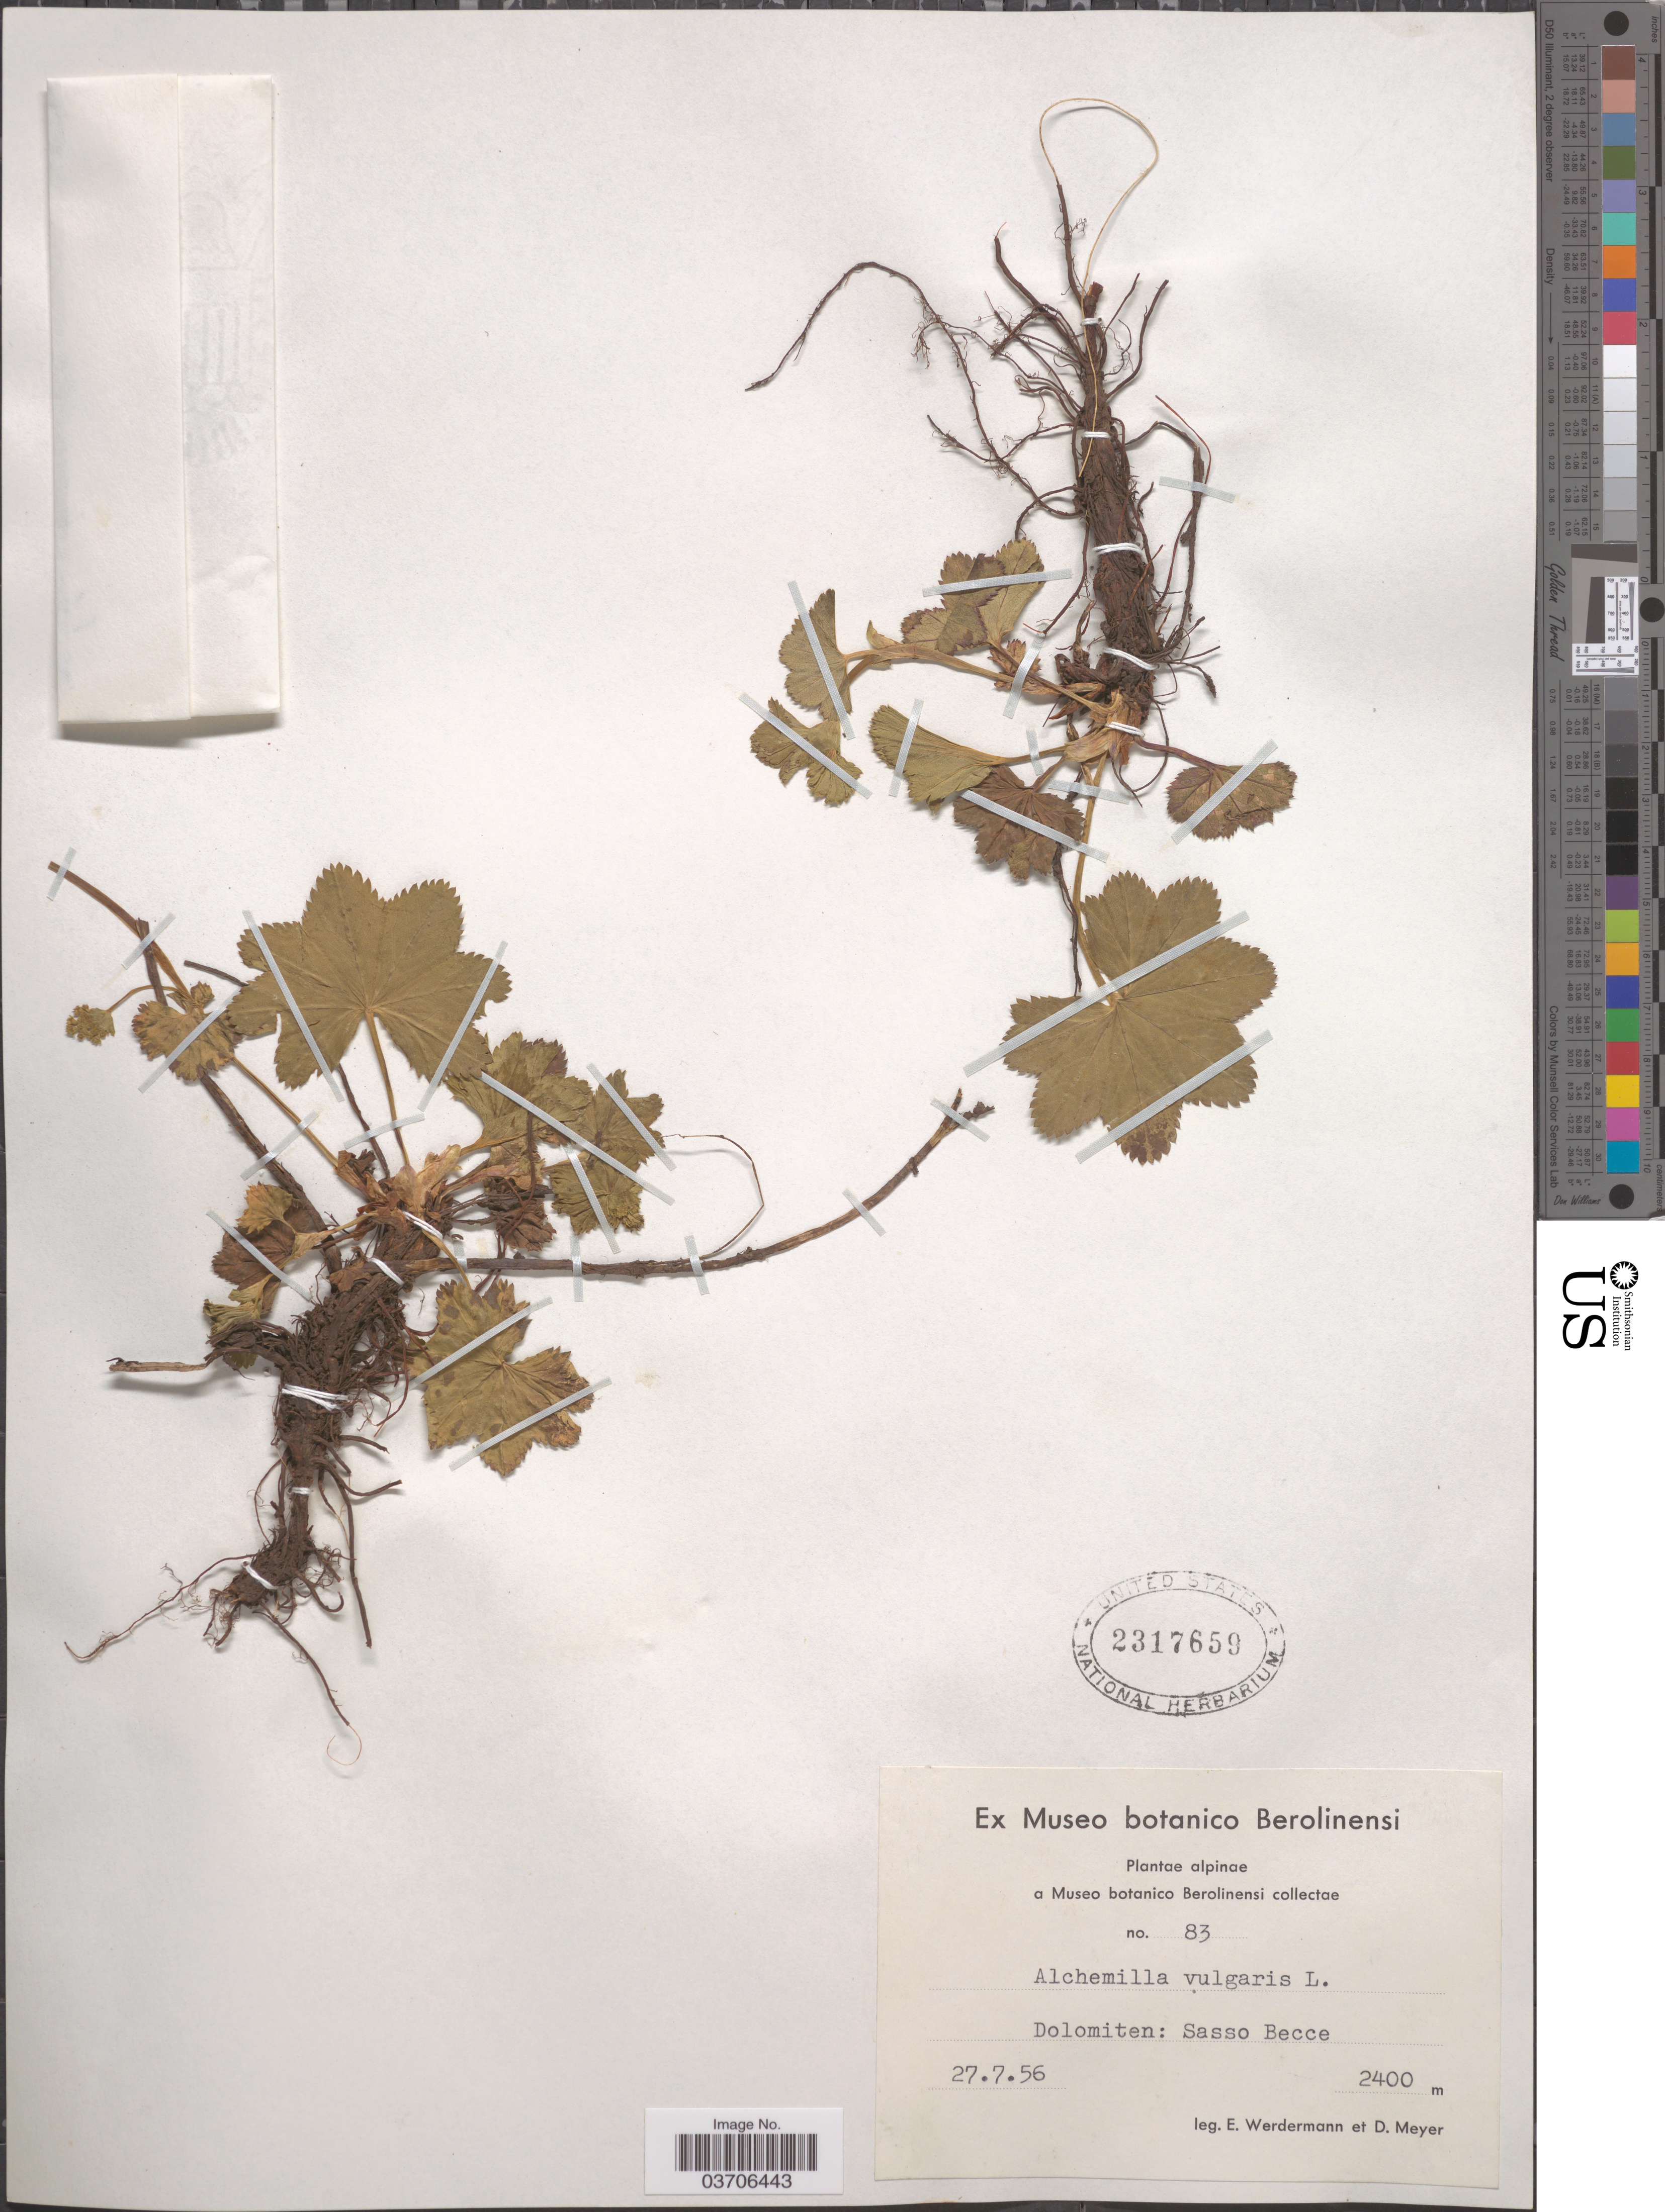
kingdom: Plantae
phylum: Tracheophyta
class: Magnoliopsida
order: Rosales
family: Rosaceae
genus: Alchemilla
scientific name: Alchemilla vulgaris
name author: L.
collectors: E. Werdermann & D. Meyer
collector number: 83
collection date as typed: Transcribed d/m/y: 27/7/56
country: Italy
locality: Dolomiten: Sasso Becce.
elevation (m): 2400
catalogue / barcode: US 2317659